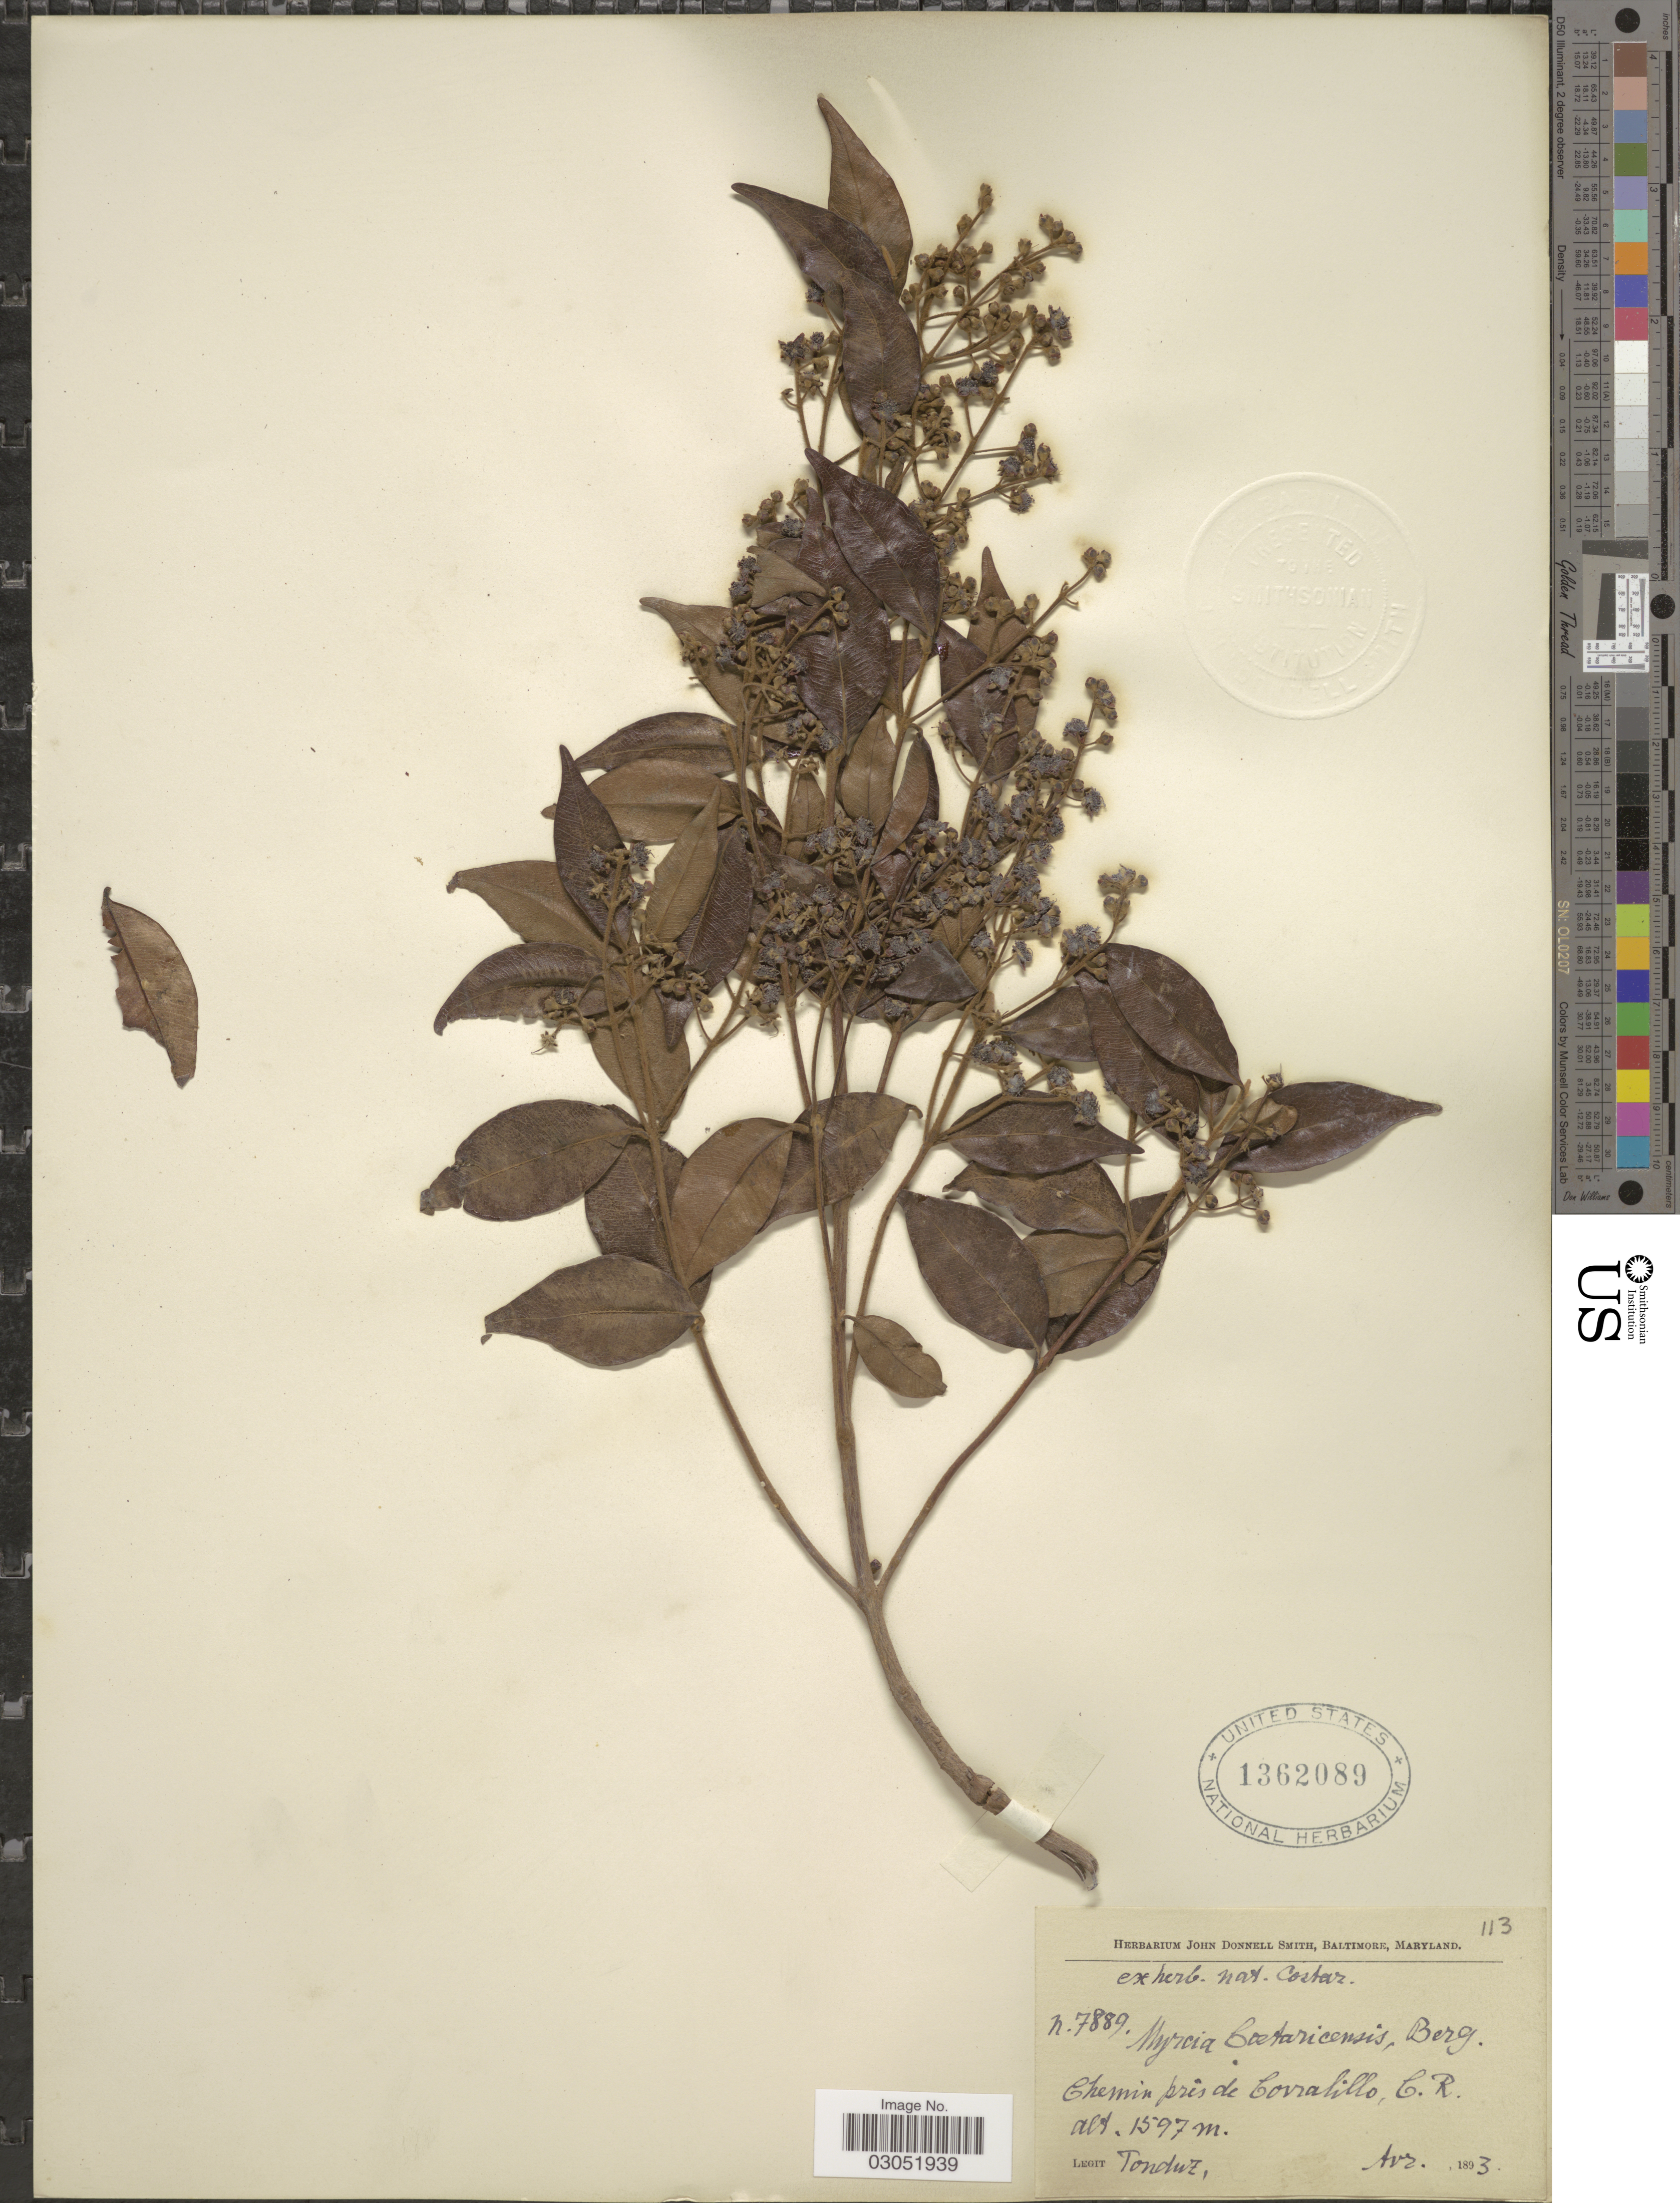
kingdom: Plantae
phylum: Tracheophyta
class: Magnoliopsida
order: Myrtales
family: Myrtaceae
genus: Myrcia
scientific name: Myrcia splendens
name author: (Sw.) DC.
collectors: Tonduz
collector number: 7889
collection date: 1893-04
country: Costa Rica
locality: Chemin prés de Corralillo.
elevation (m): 1597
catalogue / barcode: US 1362089